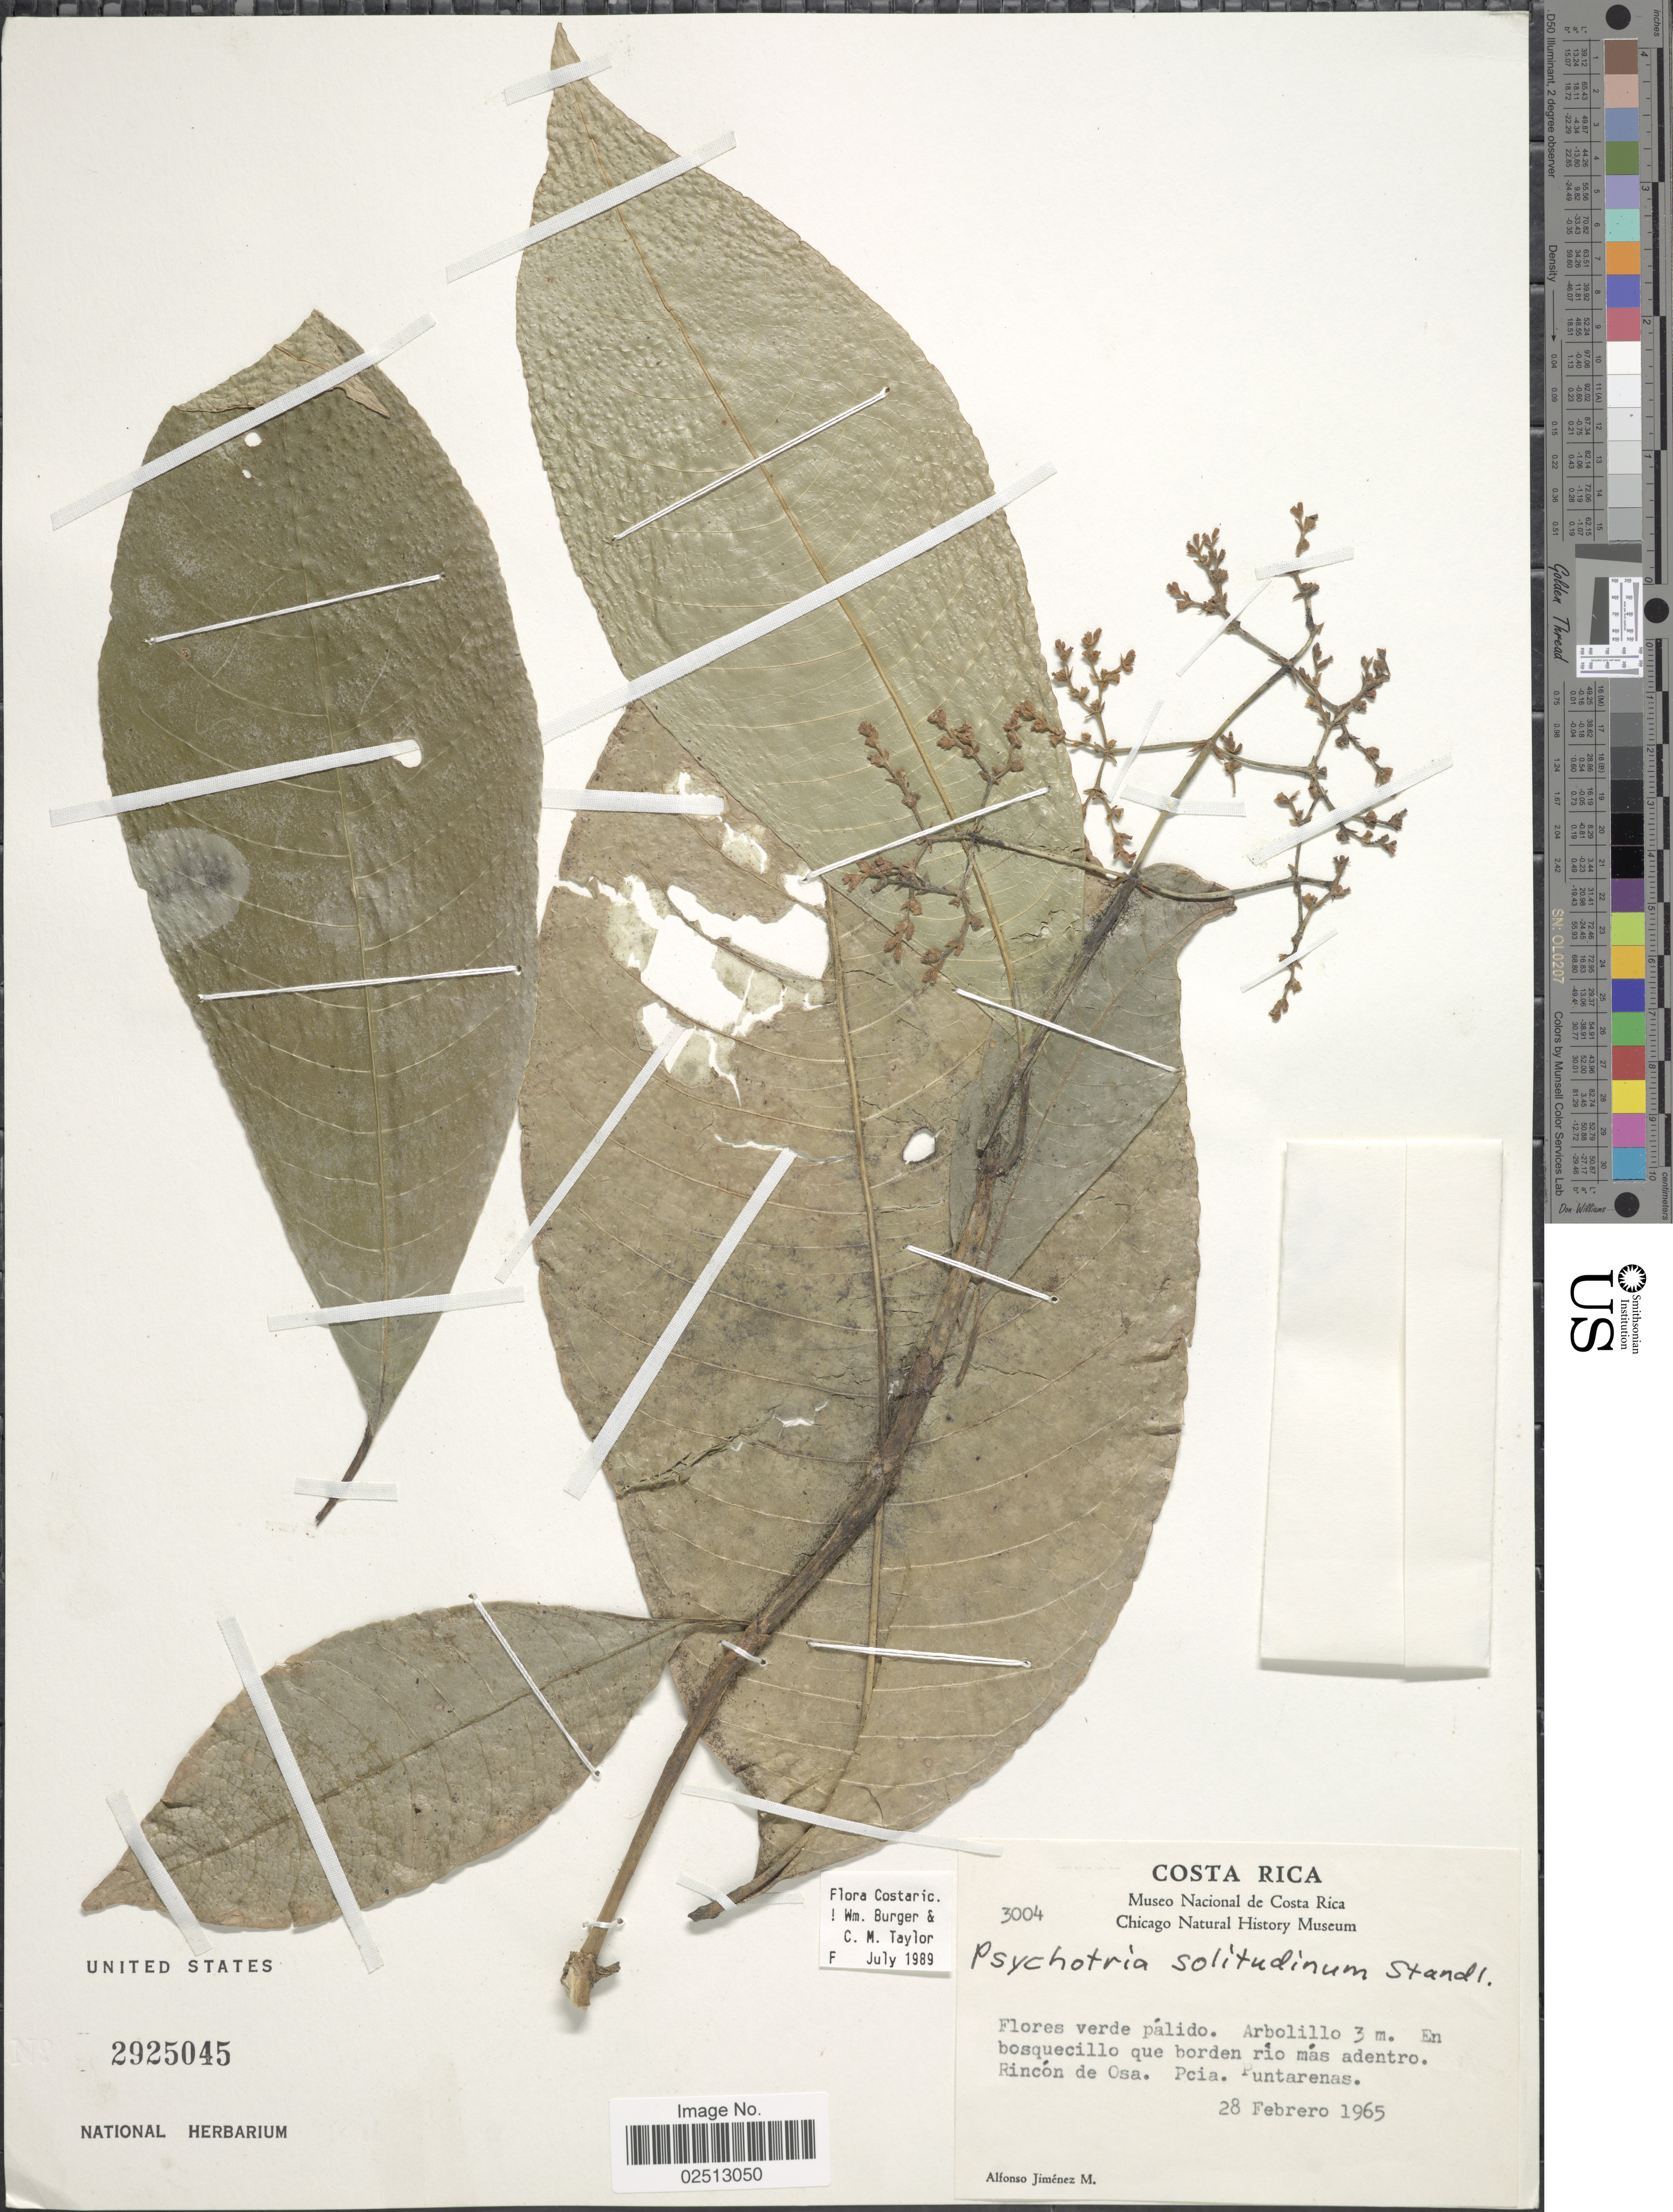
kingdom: Plantae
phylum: Tracheophyta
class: Magnoliopsida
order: Gentianales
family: Rubiaceae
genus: Psychotria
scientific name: Psychotria solitudinum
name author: Standl.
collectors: A. Jimenez M.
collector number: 3004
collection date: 1965-02-28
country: Costa Rica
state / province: Puntarenas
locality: En bosquecillo que borden rio mas Adentro. Rincon de Osa. Pcia. Puntarebnas.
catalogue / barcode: US 2925045